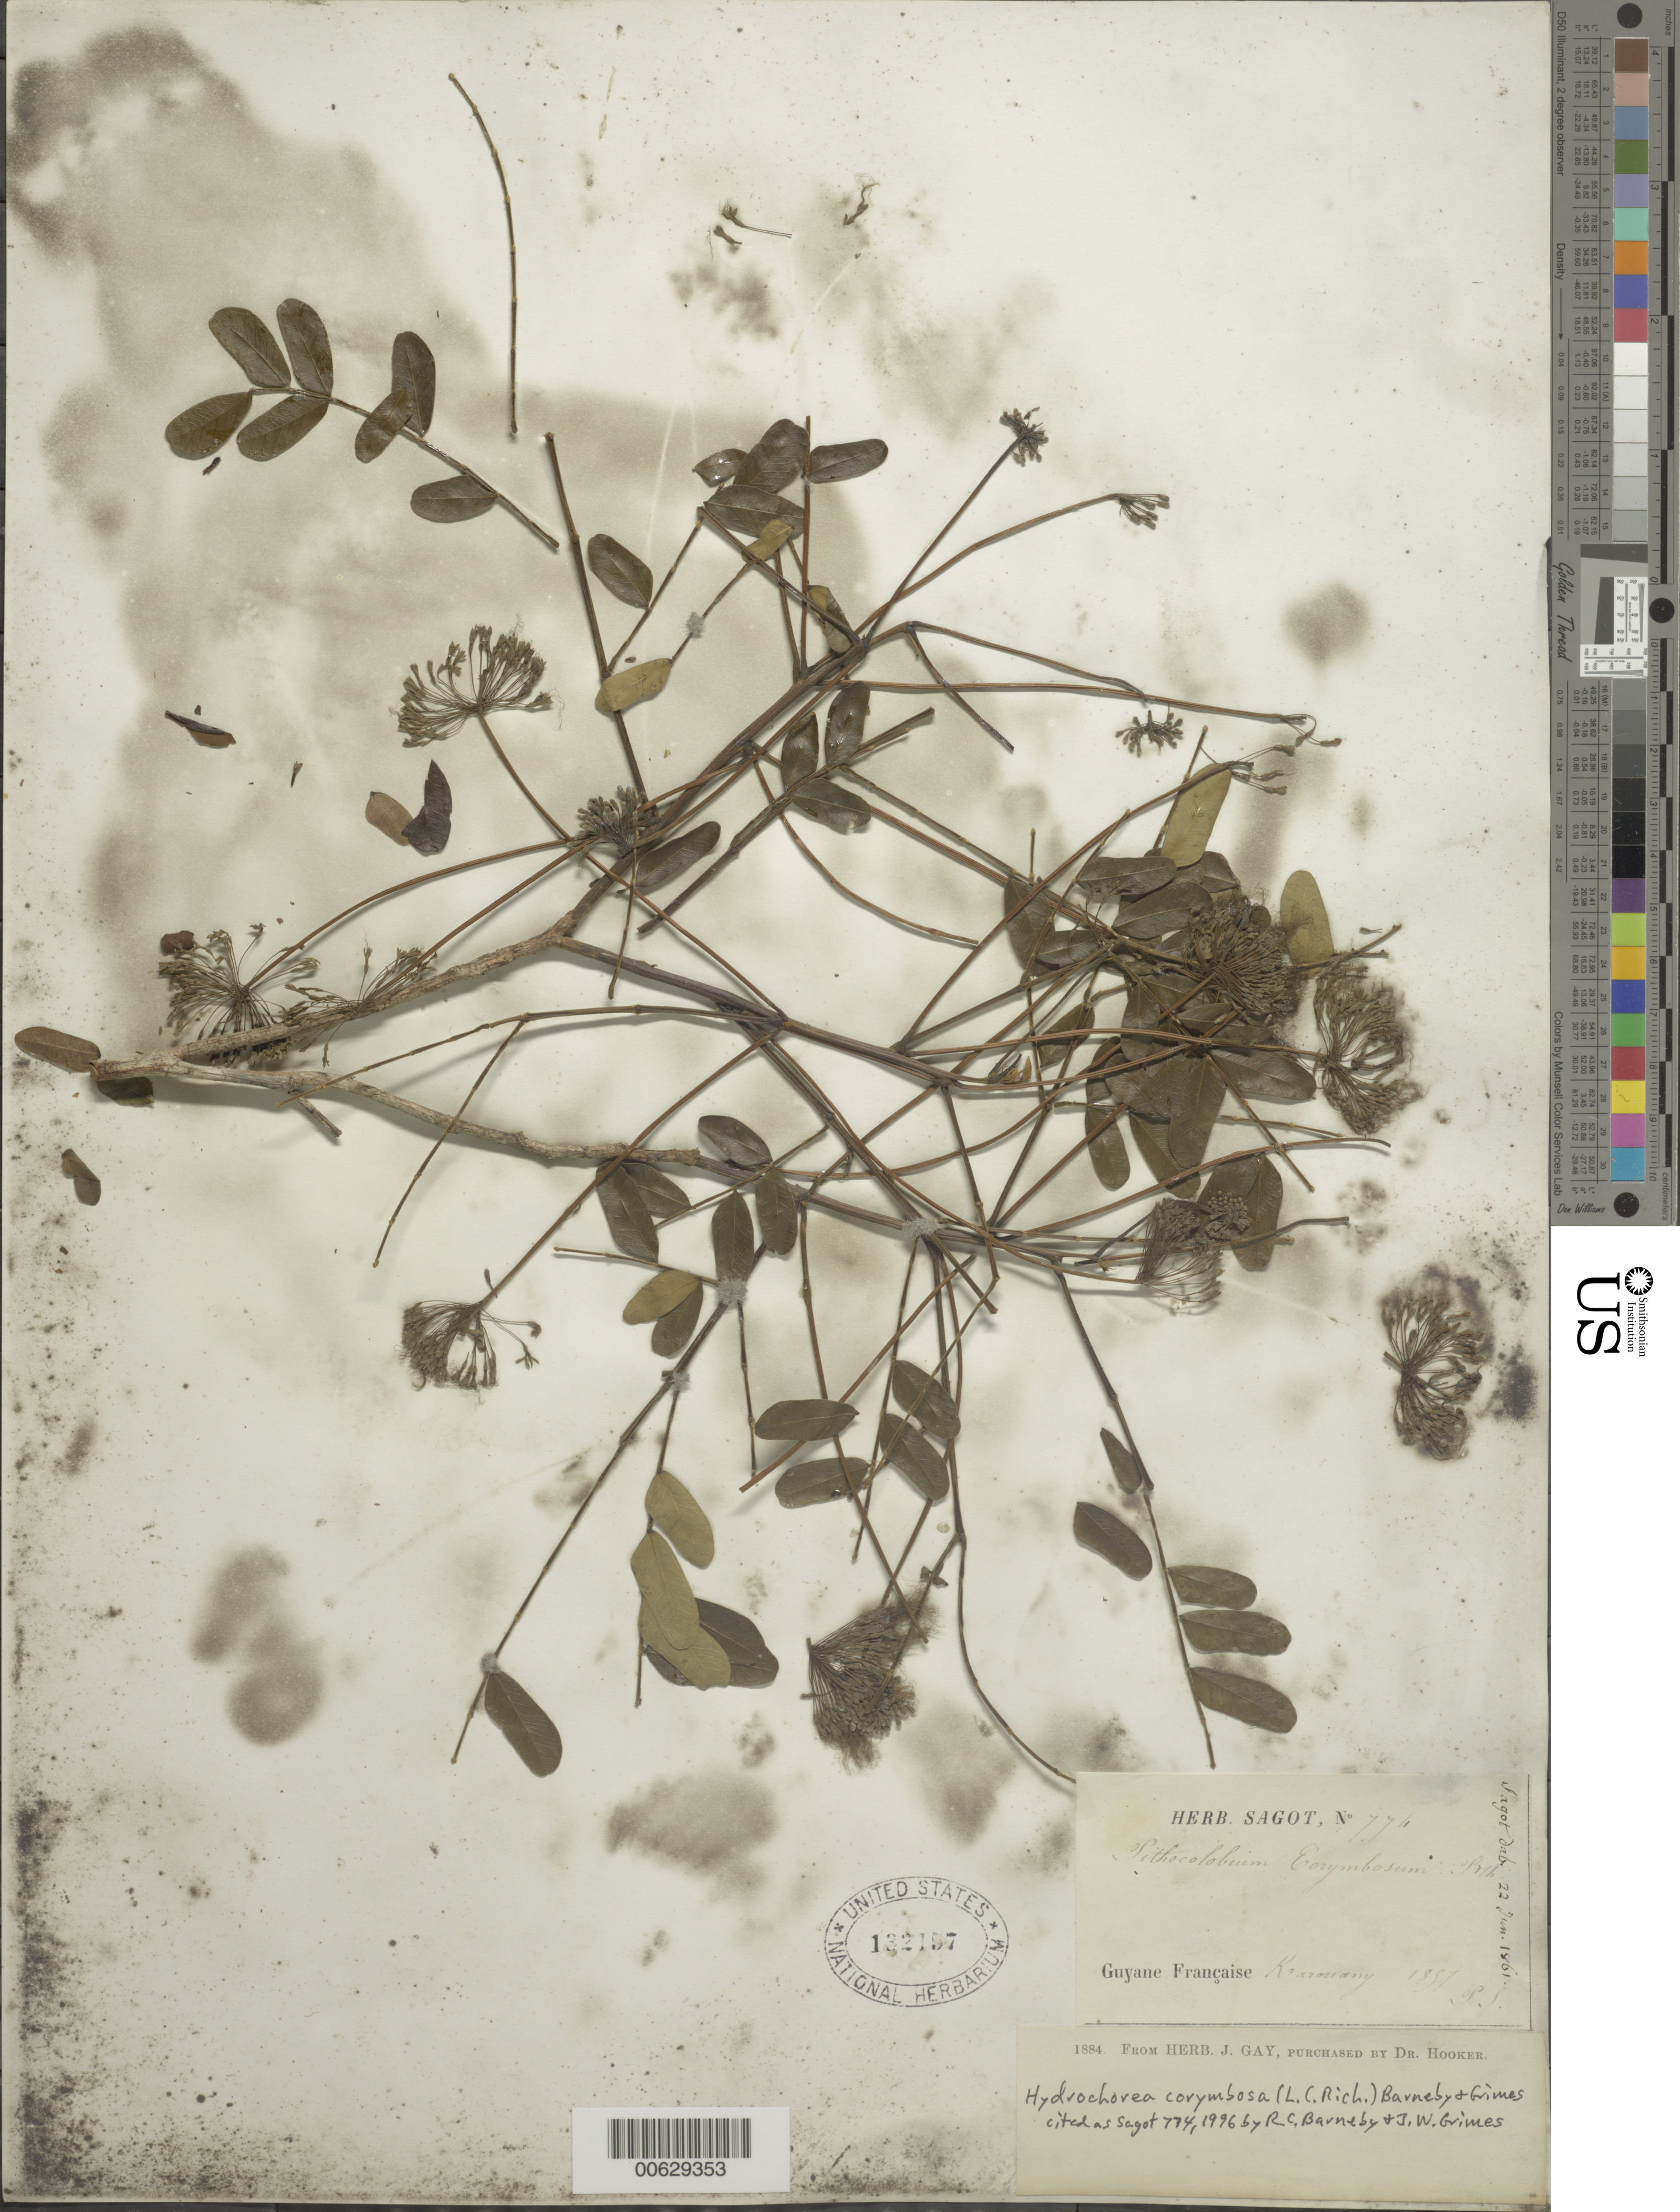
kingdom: Plantae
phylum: Tracheophyta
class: Magnoliopsida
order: Fabales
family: Fabaceae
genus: Hydrochorea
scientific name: Hydrochorea corymbosa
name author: (Rich.) Barneby & J.W. Grimes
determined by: Barneby, R. C.; Grimes, J. W.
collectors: P. A. Sagot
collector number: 774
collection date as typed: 1857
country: French Guiana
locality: Karouany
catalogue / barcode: US 132157